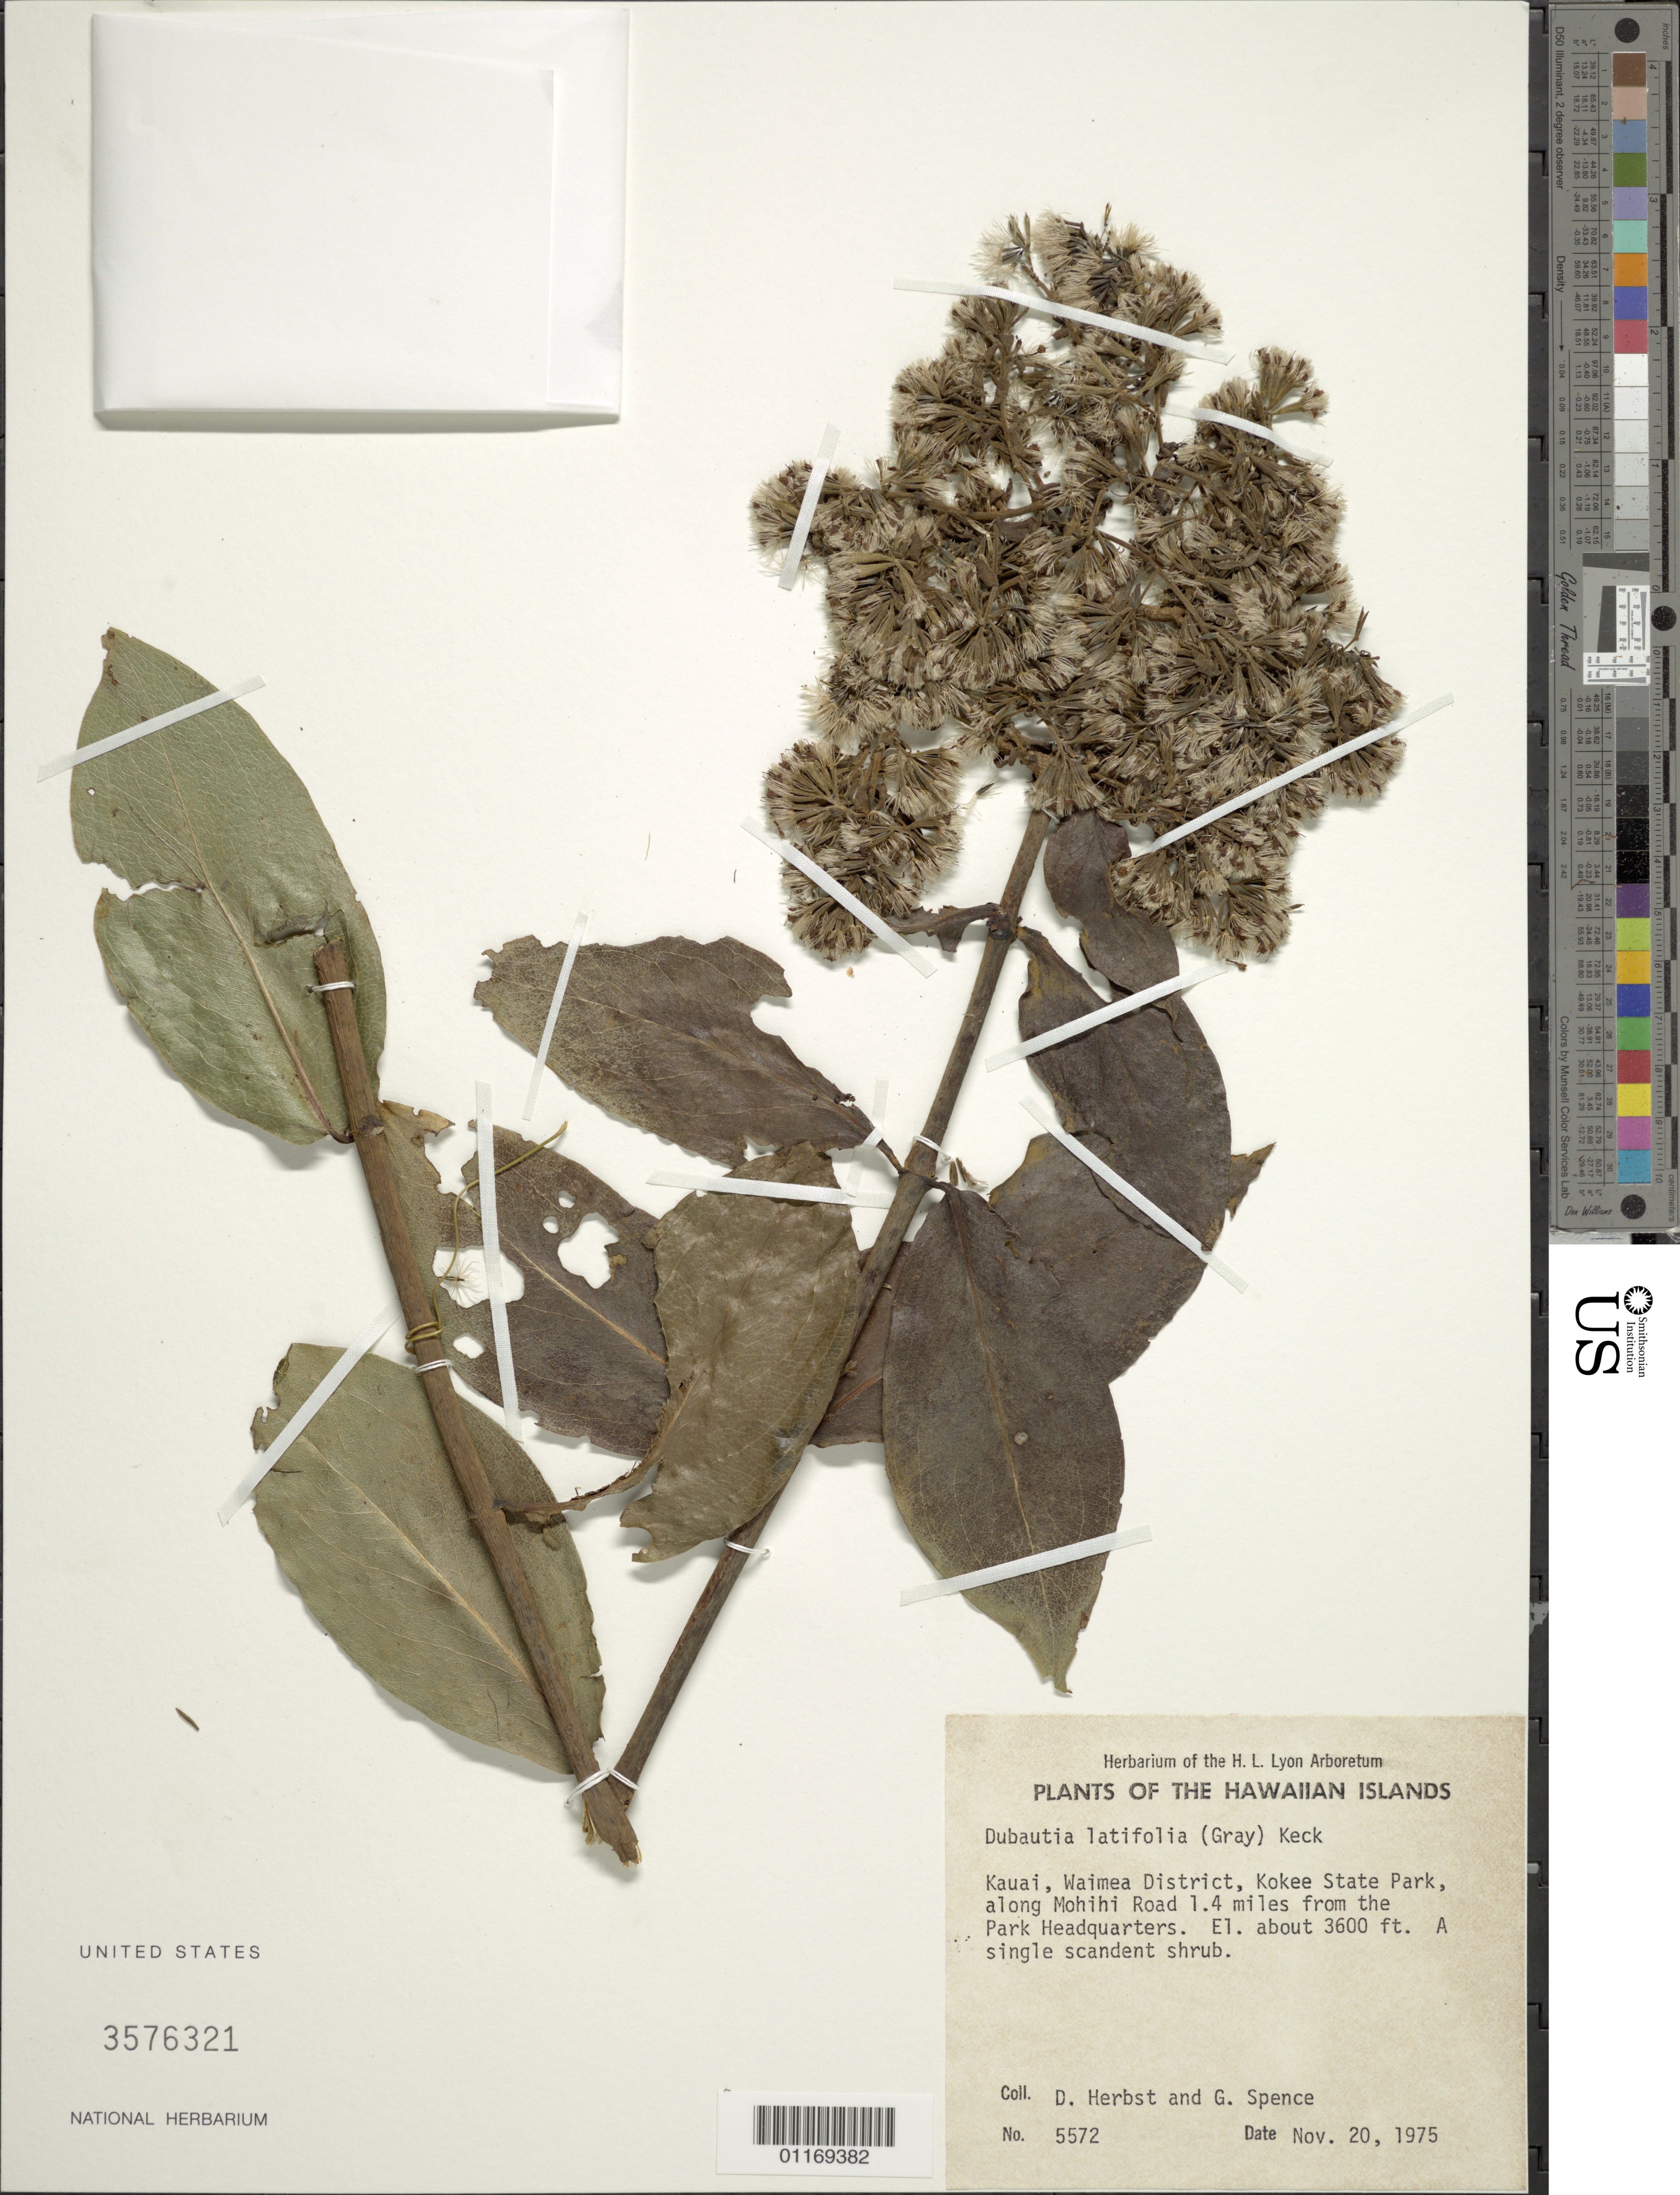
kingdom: Plantae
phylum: Tracheophyta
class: Magnoliopsida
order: Asterales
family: Asteraceae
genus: Dubautia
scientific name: Dubautia latifolia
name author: (A. Gray) D.D. Keck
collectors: D. R. Herbst & G. Spence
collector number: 5572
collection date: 1975-11-20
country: United States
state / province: Hawaii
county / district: Kauai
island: Kaua'i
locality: Waimea District, Kokee State Park, along Mohihi Road 1.4 miles from the Park Headquarters.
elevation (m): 1097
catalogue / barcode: US 3576321